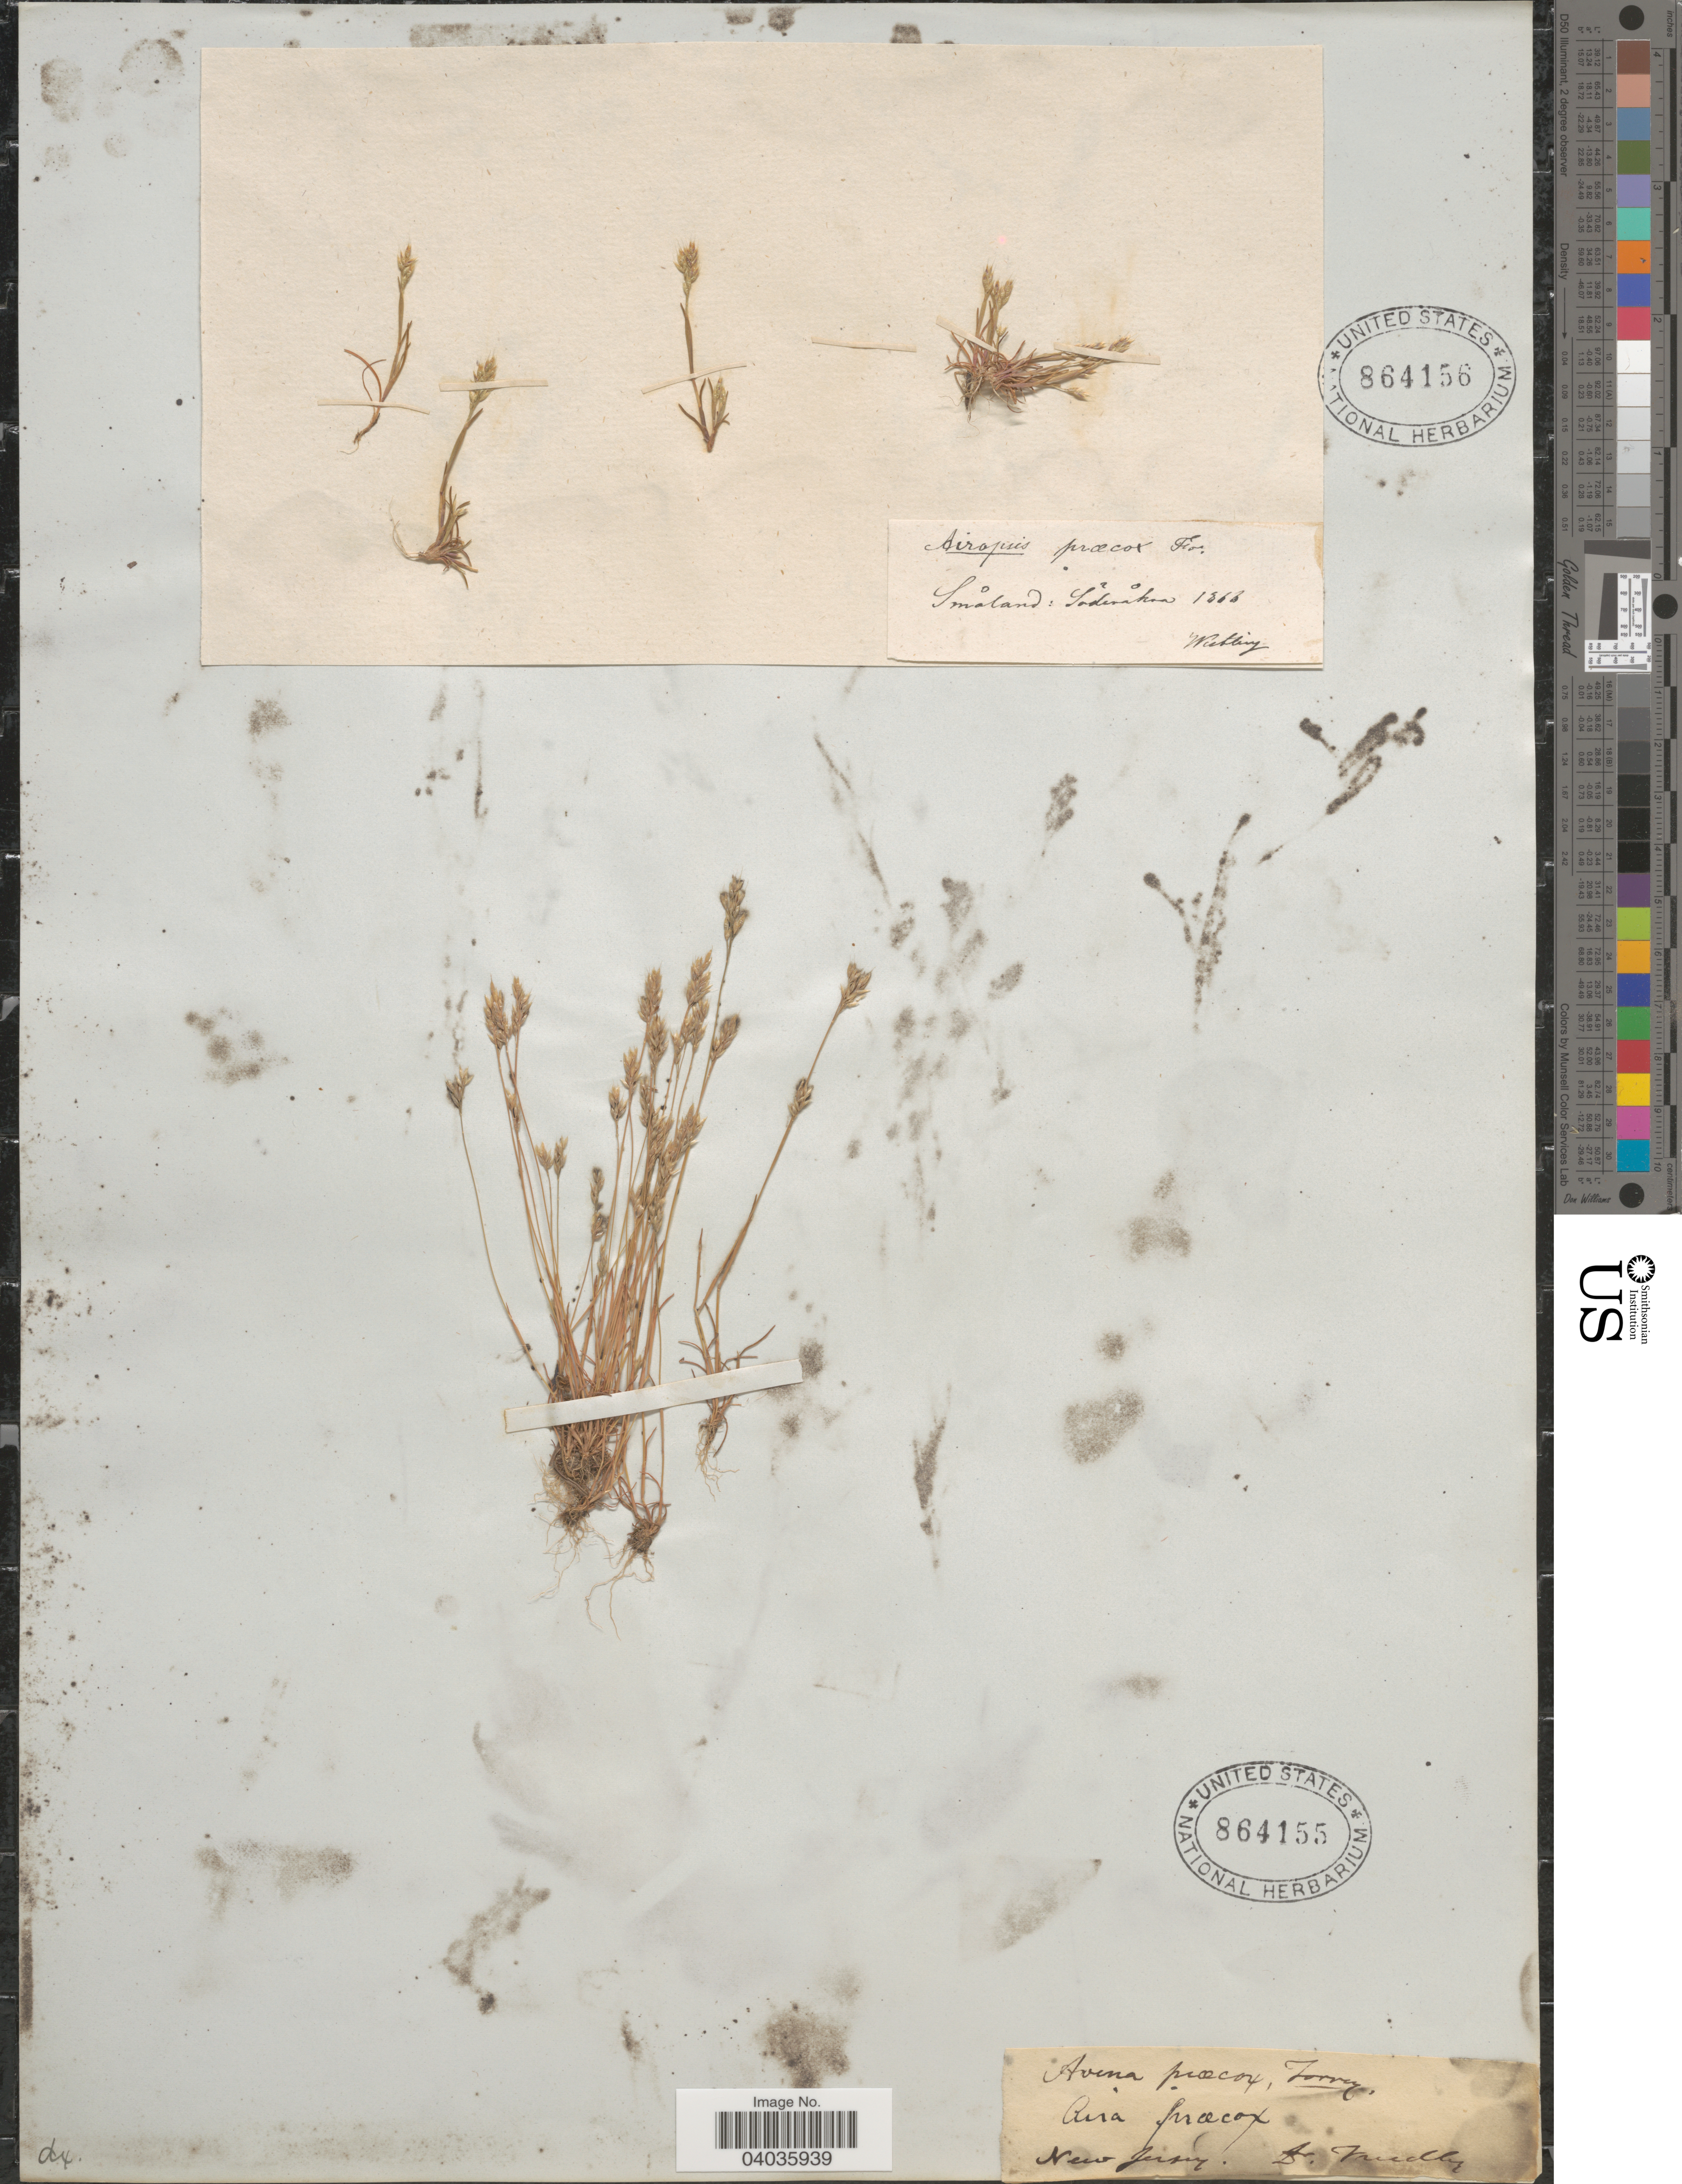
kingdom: Plantae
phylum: Tracheophyta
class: Liliopsida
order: Poales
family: Poaceae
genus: Aira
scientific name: Aira praecox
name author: L.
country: United States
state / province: New Jersey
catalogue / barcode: US 864155